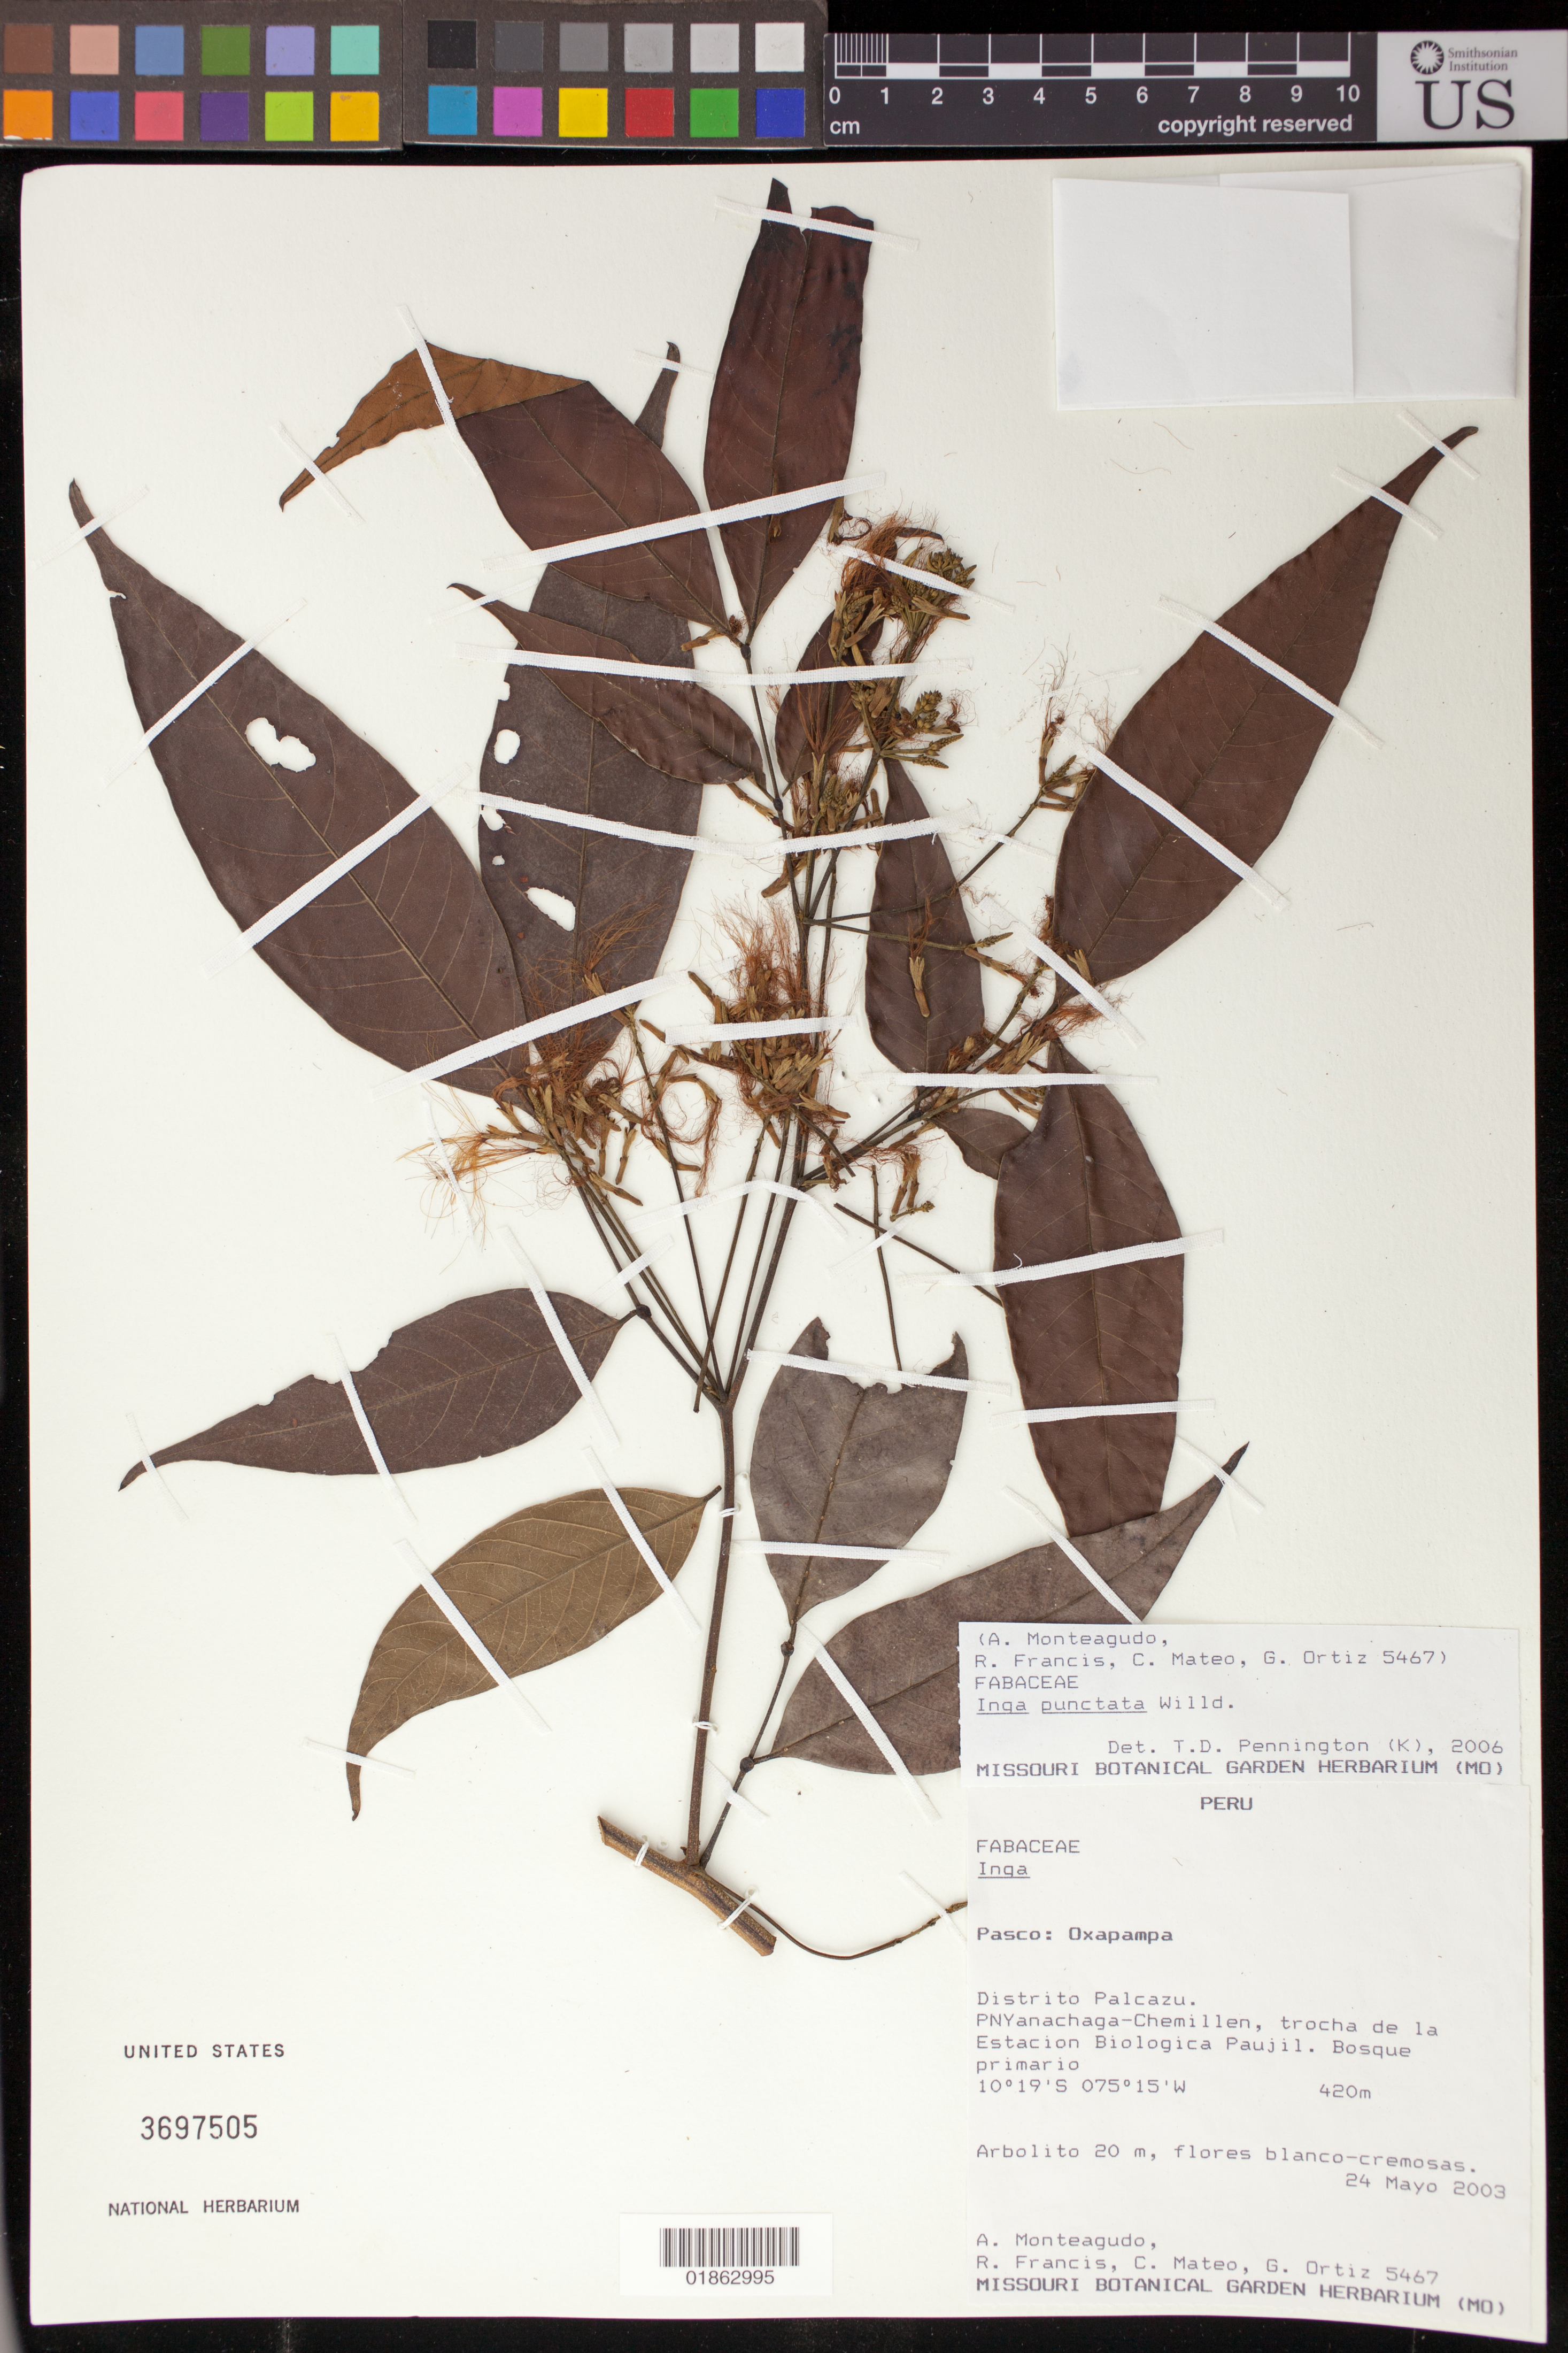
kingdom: Plantae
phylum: Tracheophyta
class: Magnoliopsida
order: Fabales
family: Fabaceae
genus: Inga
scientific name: Inga punctata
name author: Willd.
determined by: Pennington, T. D., (K)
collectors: A. Monteagudo, R. Francis, C. Mateo & G. Ortiz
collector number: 5467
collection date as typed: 24 May 2003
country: Peru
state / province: Pasco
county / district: Oxapampa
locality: Distrito Palcazu, PNYanachaga-Chemillen, trocha de la Estacion Biologica Paujil.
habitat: Bosque primario.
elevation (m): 420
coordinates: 10 19 S, 75 15 W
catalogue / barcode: US 3697505